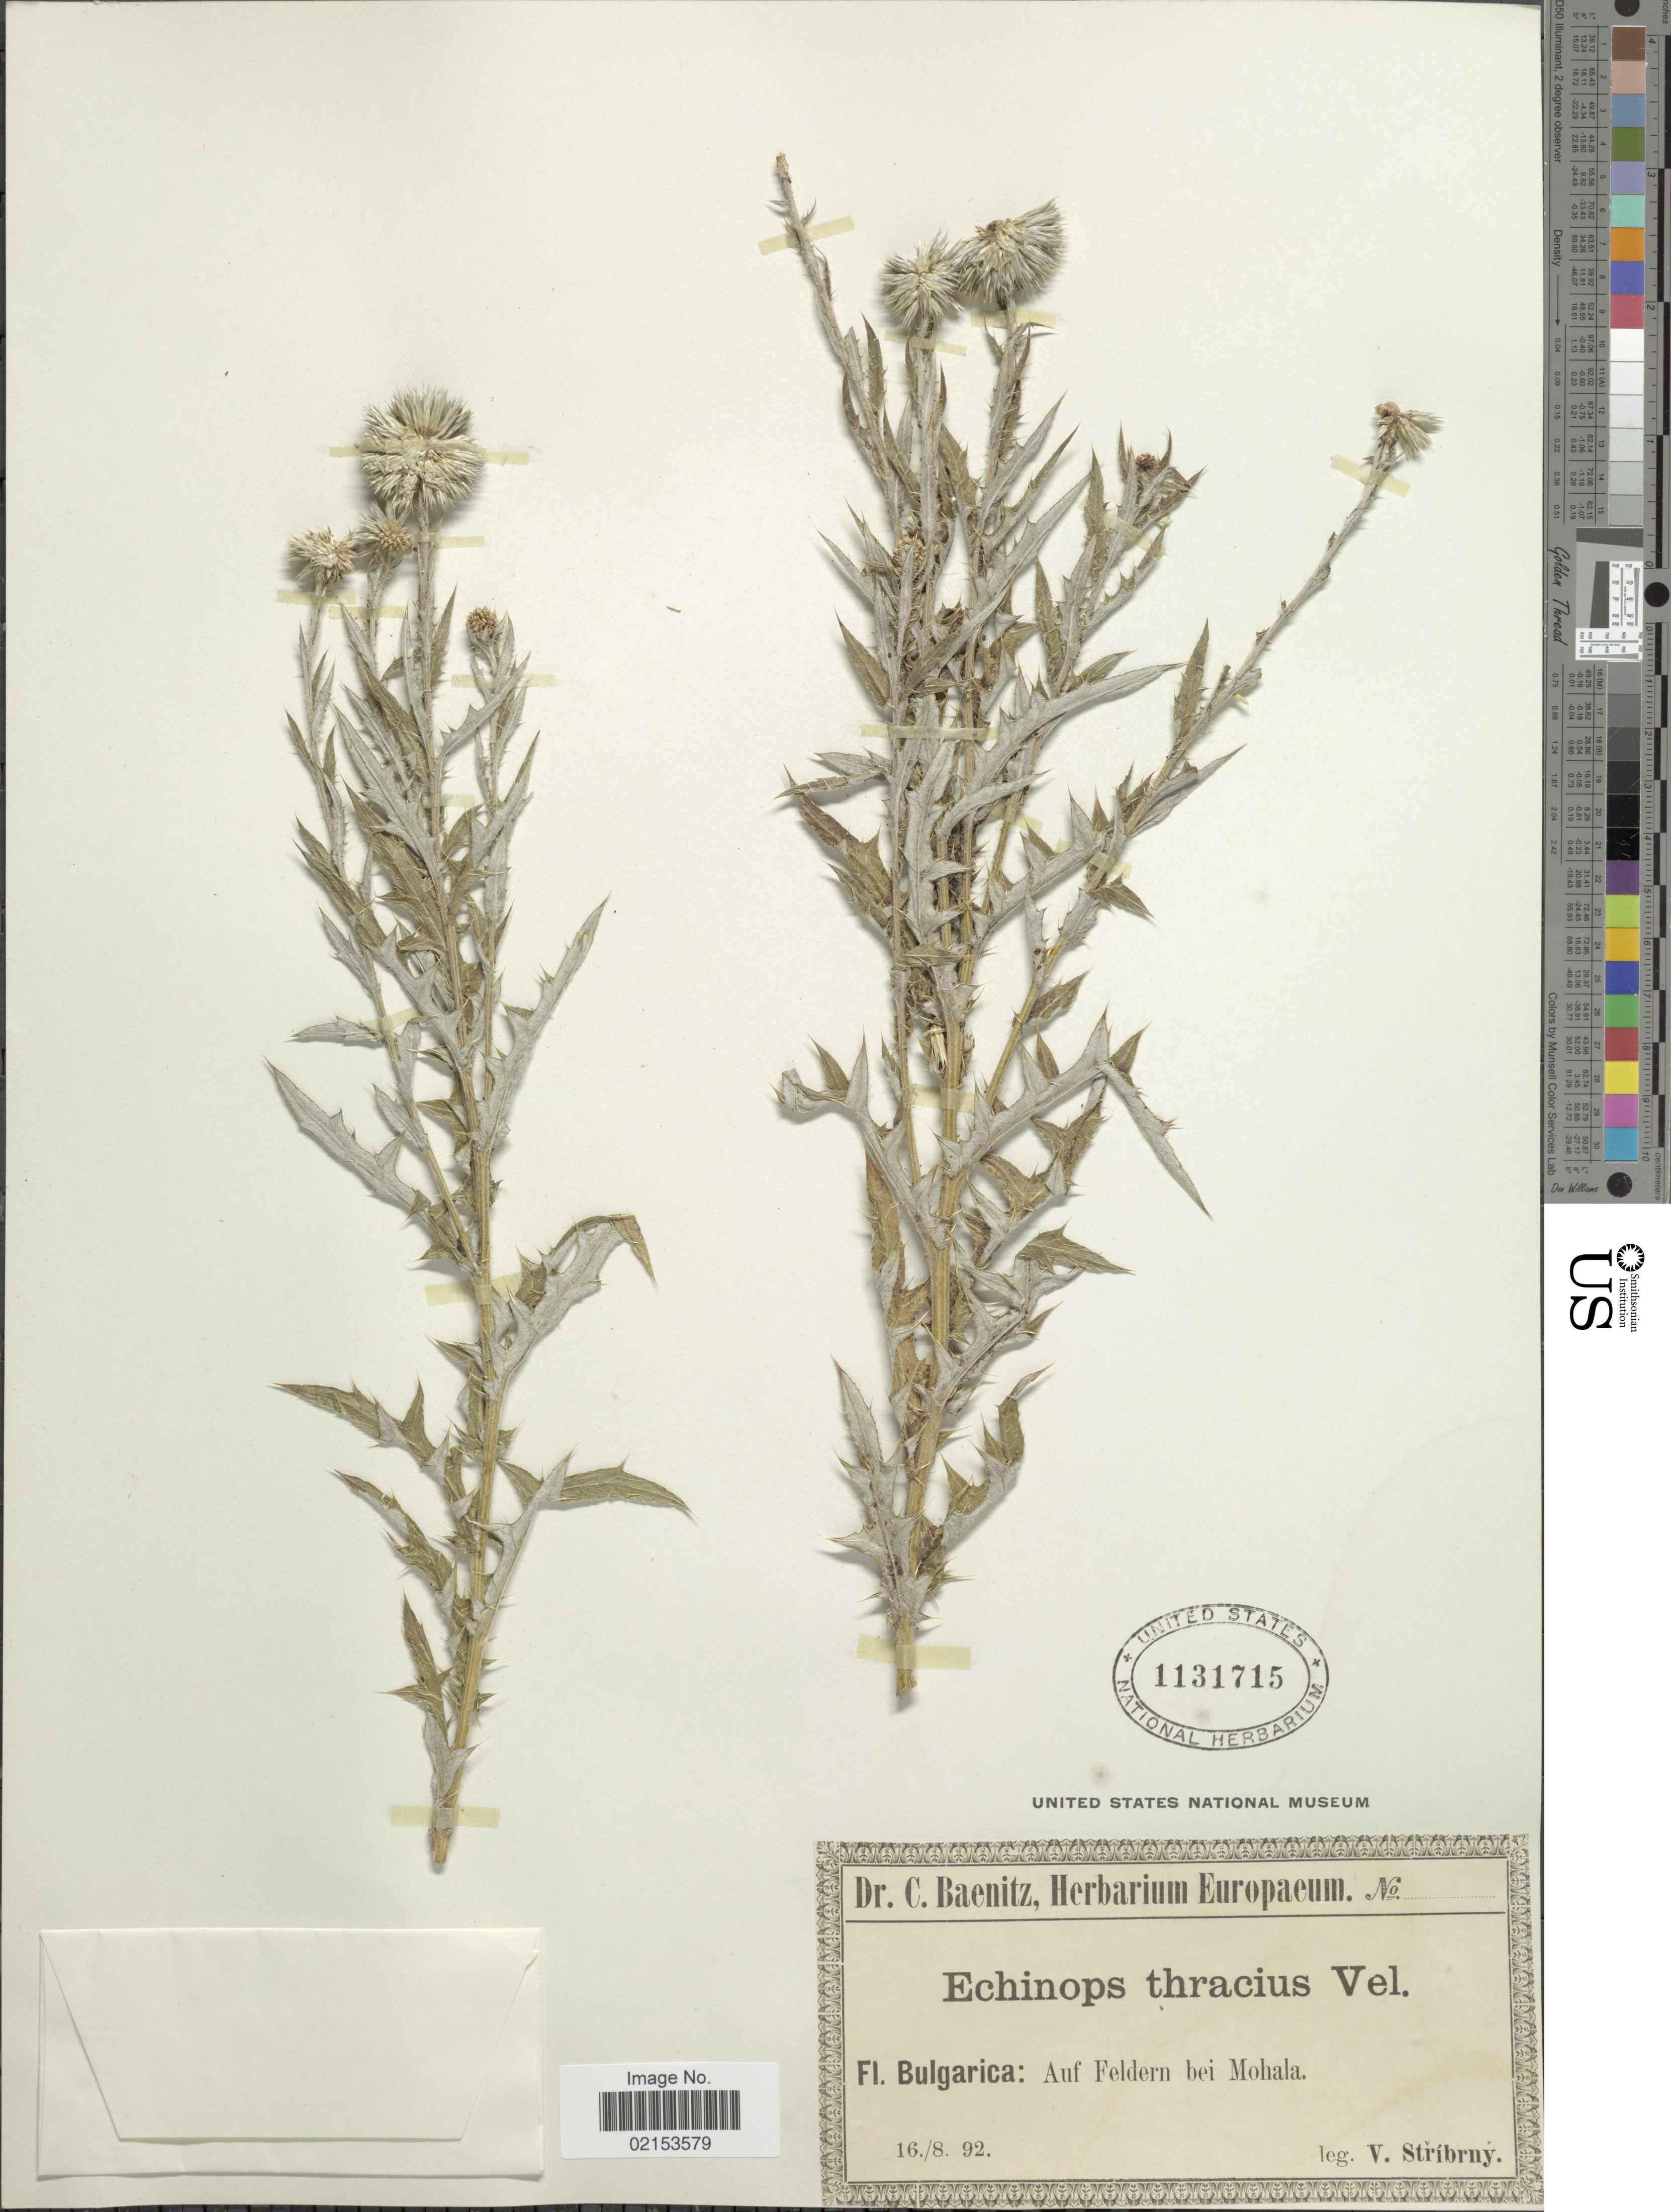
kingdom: Plantae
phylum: Tracheophyta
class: Magnoliopsida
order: Asterales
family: Asteraceae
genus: Echinops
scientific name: Echinops ritro subsp. thracicus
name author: (Velen.) Kožuharov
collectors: V. Stribrny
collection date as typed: Transcribed d/m/y: 16/8/92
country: Bulgaria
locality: Auf Feldern bei Mohala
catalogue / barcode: US 1131715